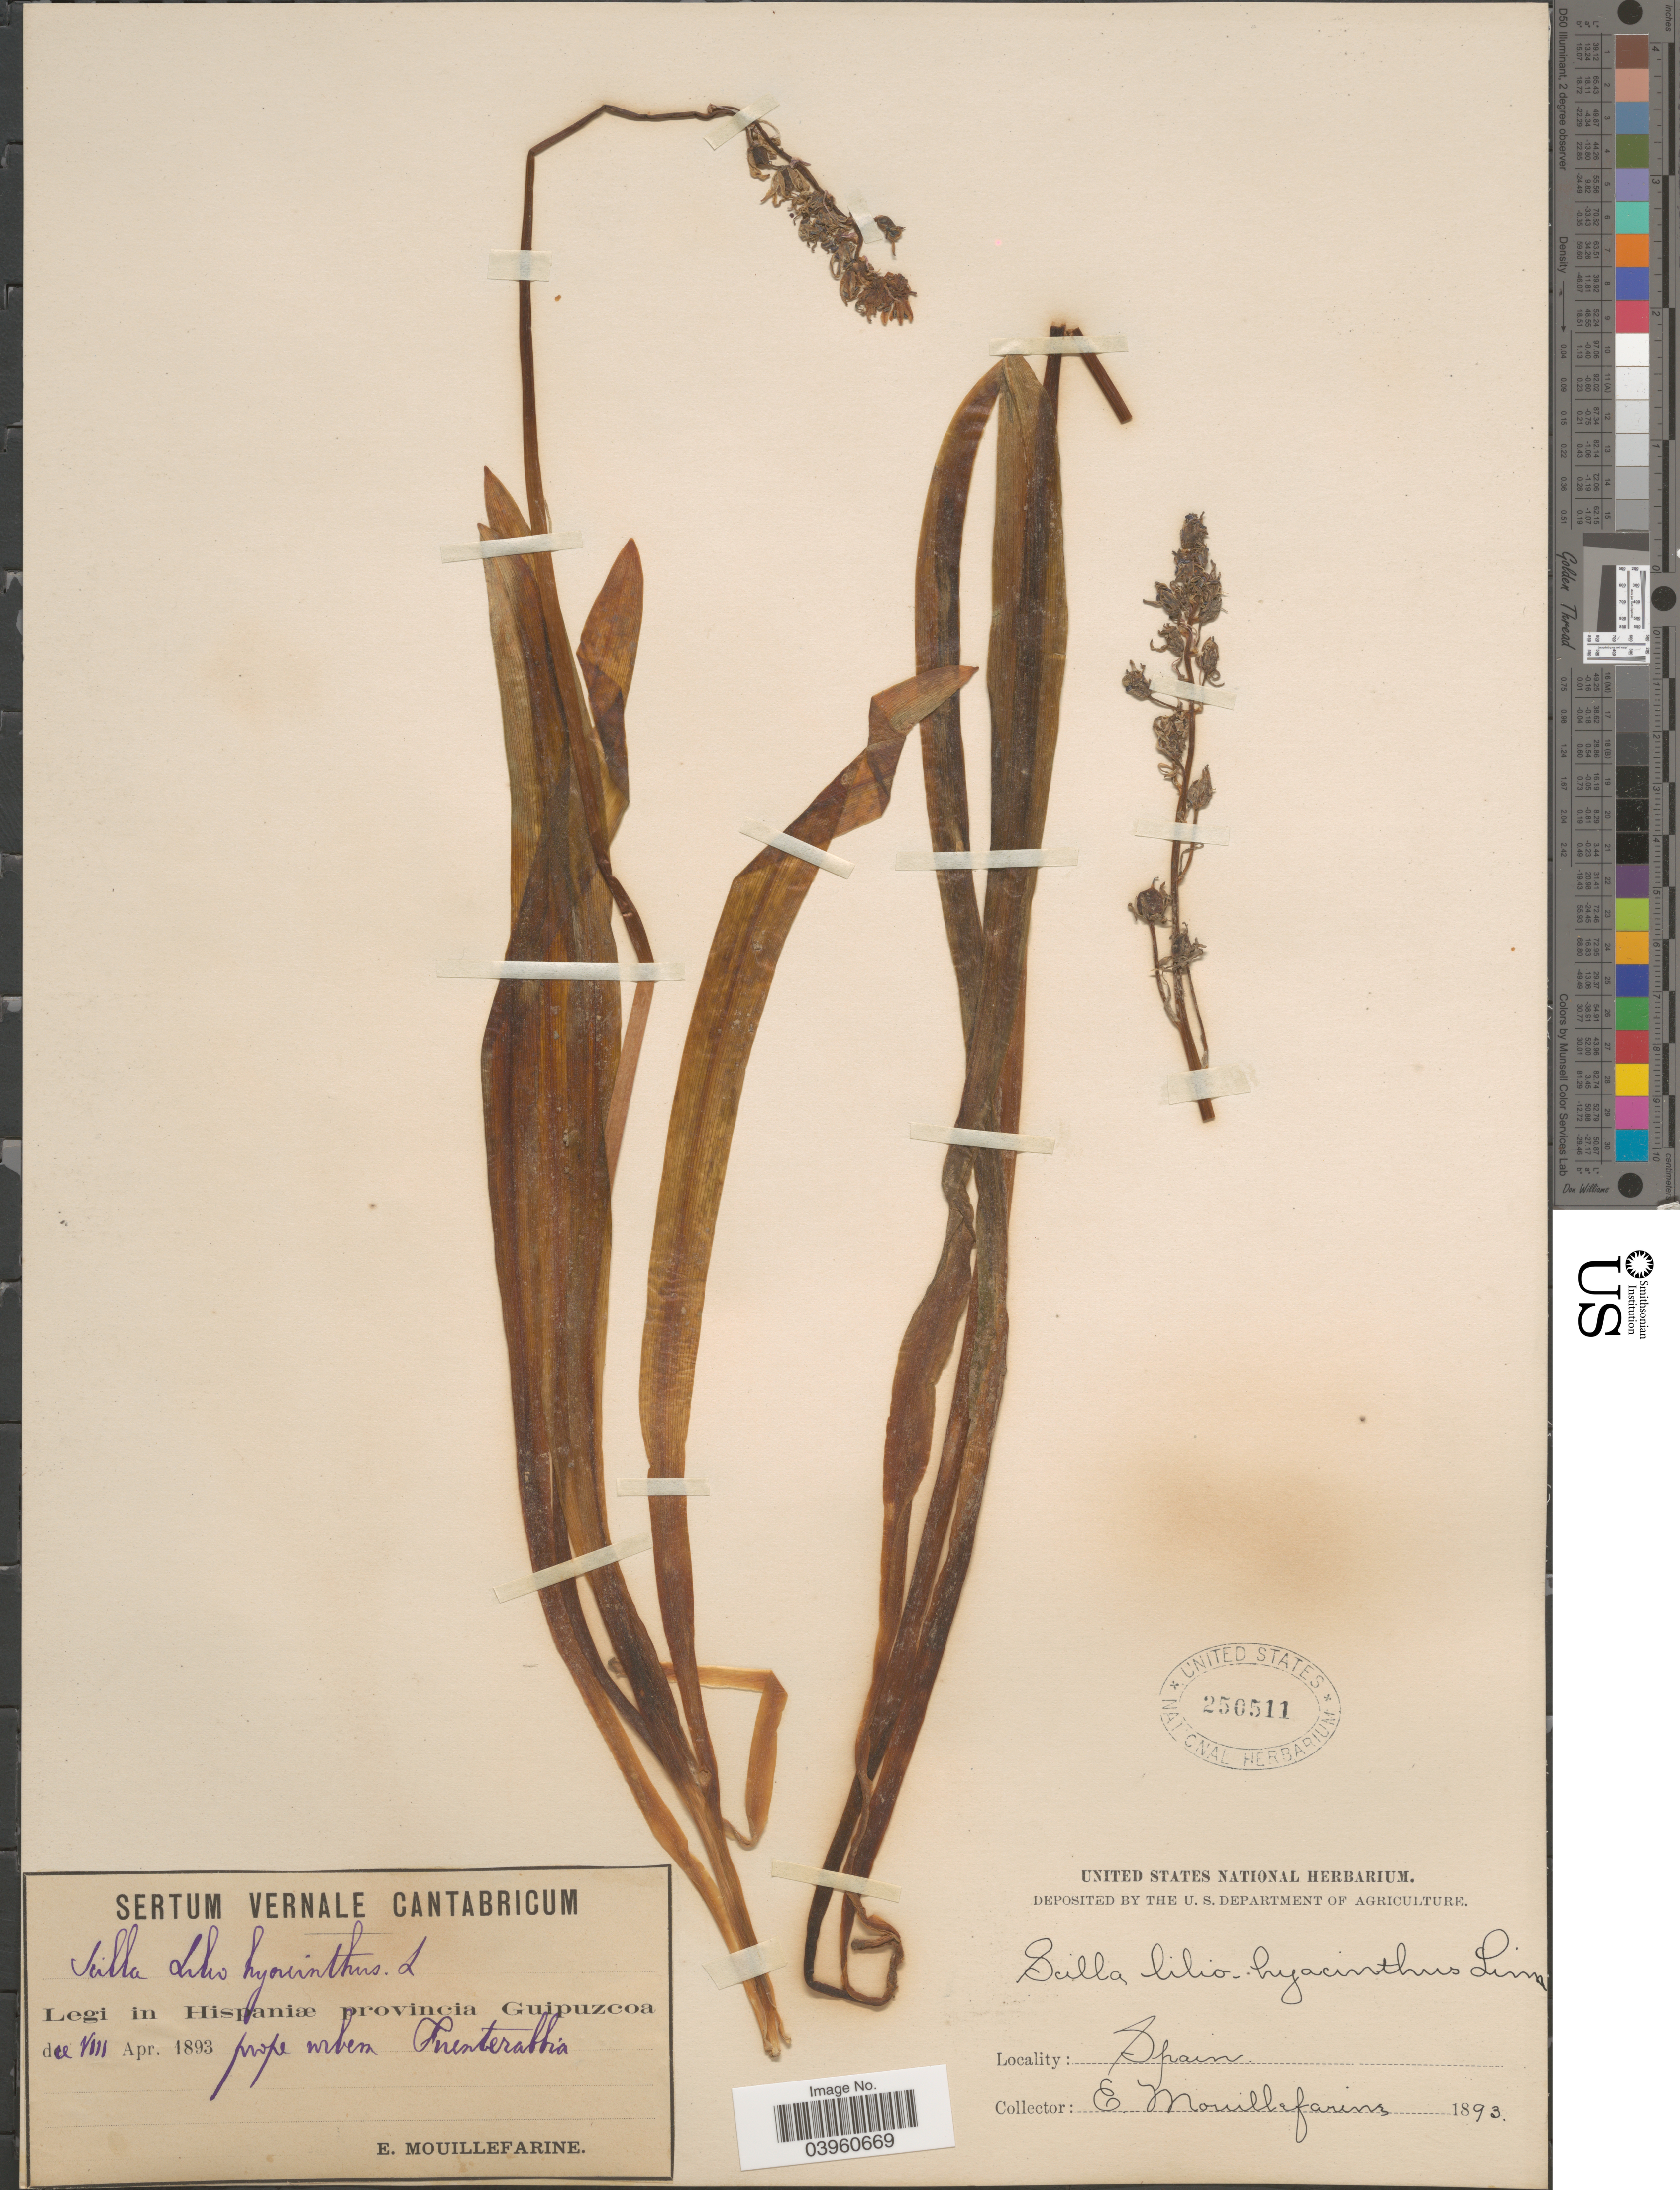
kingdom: Plantae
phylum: Tracheophyta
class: Liliopsida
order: Asparagales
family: Asparagaceae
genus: Scilla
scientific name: Scilla lilio-hyacinthus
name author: L.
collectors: E. Mouillefarine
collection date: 1893-08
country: Spain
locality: Hispaniæ provincia Guipuzcoa prope urbem Fuenterabbia.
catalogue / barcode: US 250511